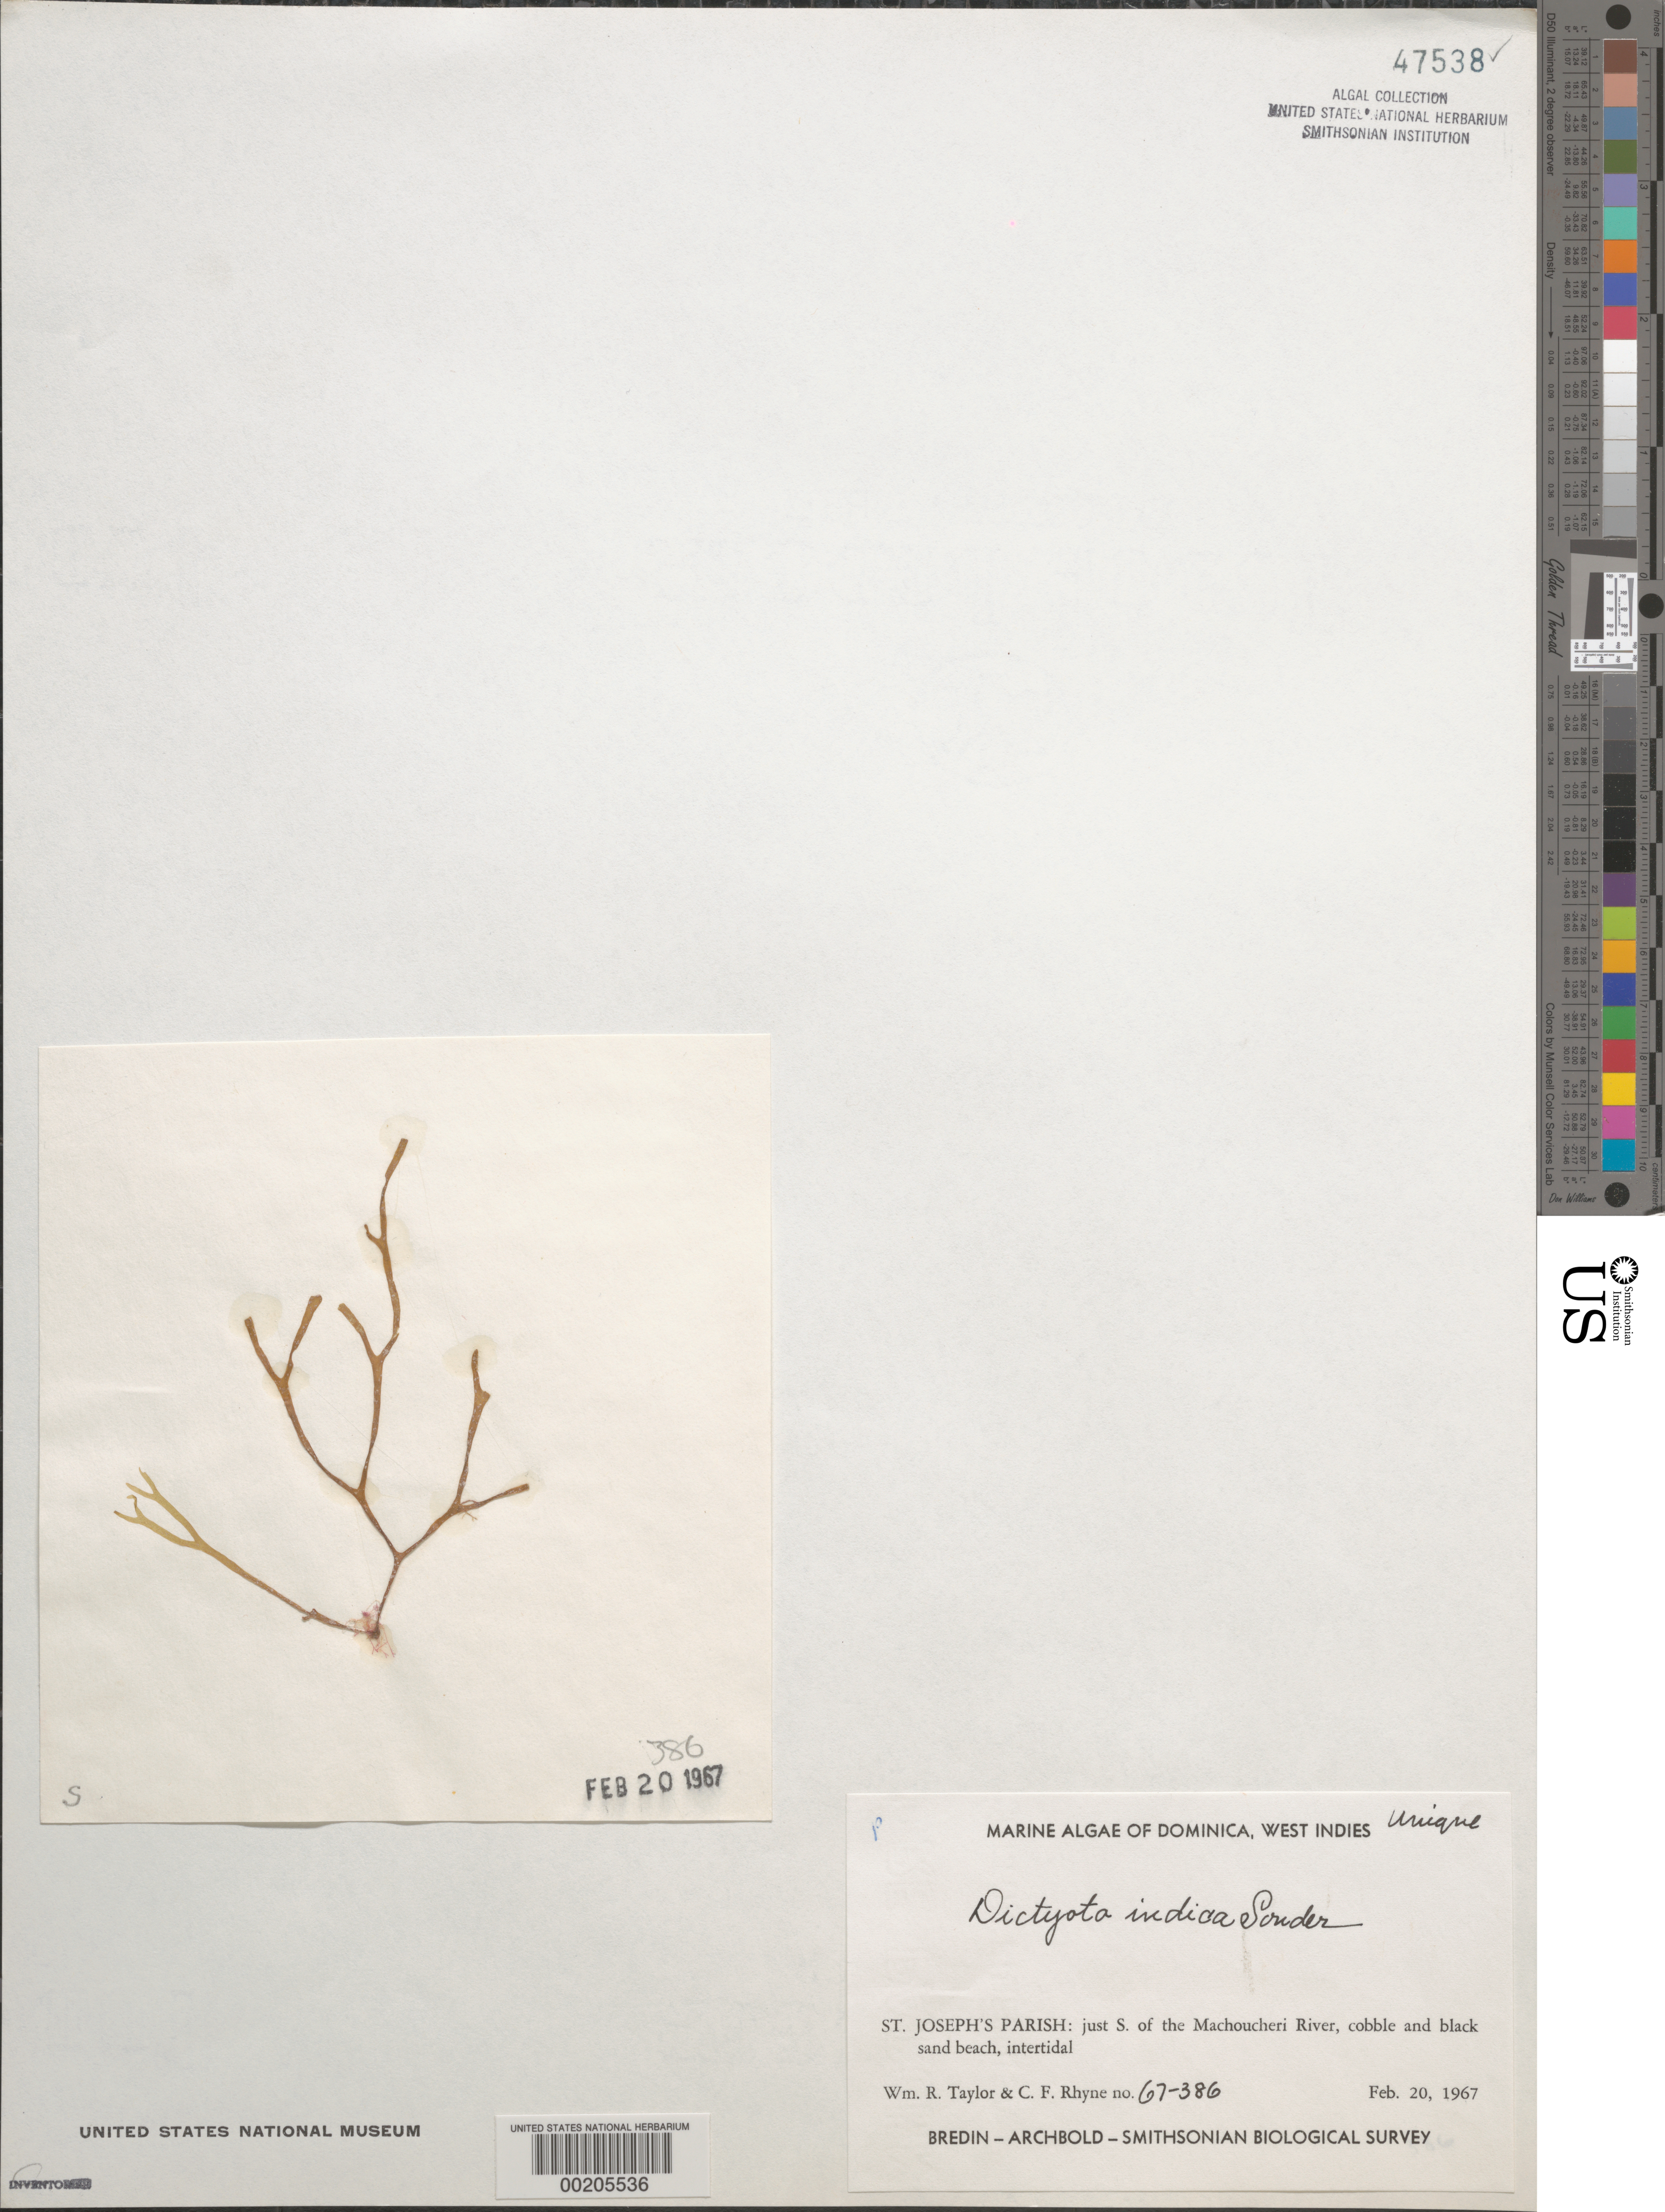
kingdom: Chromista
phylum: Ochrophyta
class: Phaeophyceae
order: Dictyotales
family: Dictyotaceae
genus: Dictyota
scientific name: Dictyota indica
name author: Anand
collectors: W. R. Taylor & C. Rhyne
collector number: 67-386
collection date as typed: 20 Feb 1967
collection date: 1967-02-20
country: Dominica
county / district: St. Joseph's Parish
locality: Just south of Machoucheri River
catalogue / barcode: US 47538